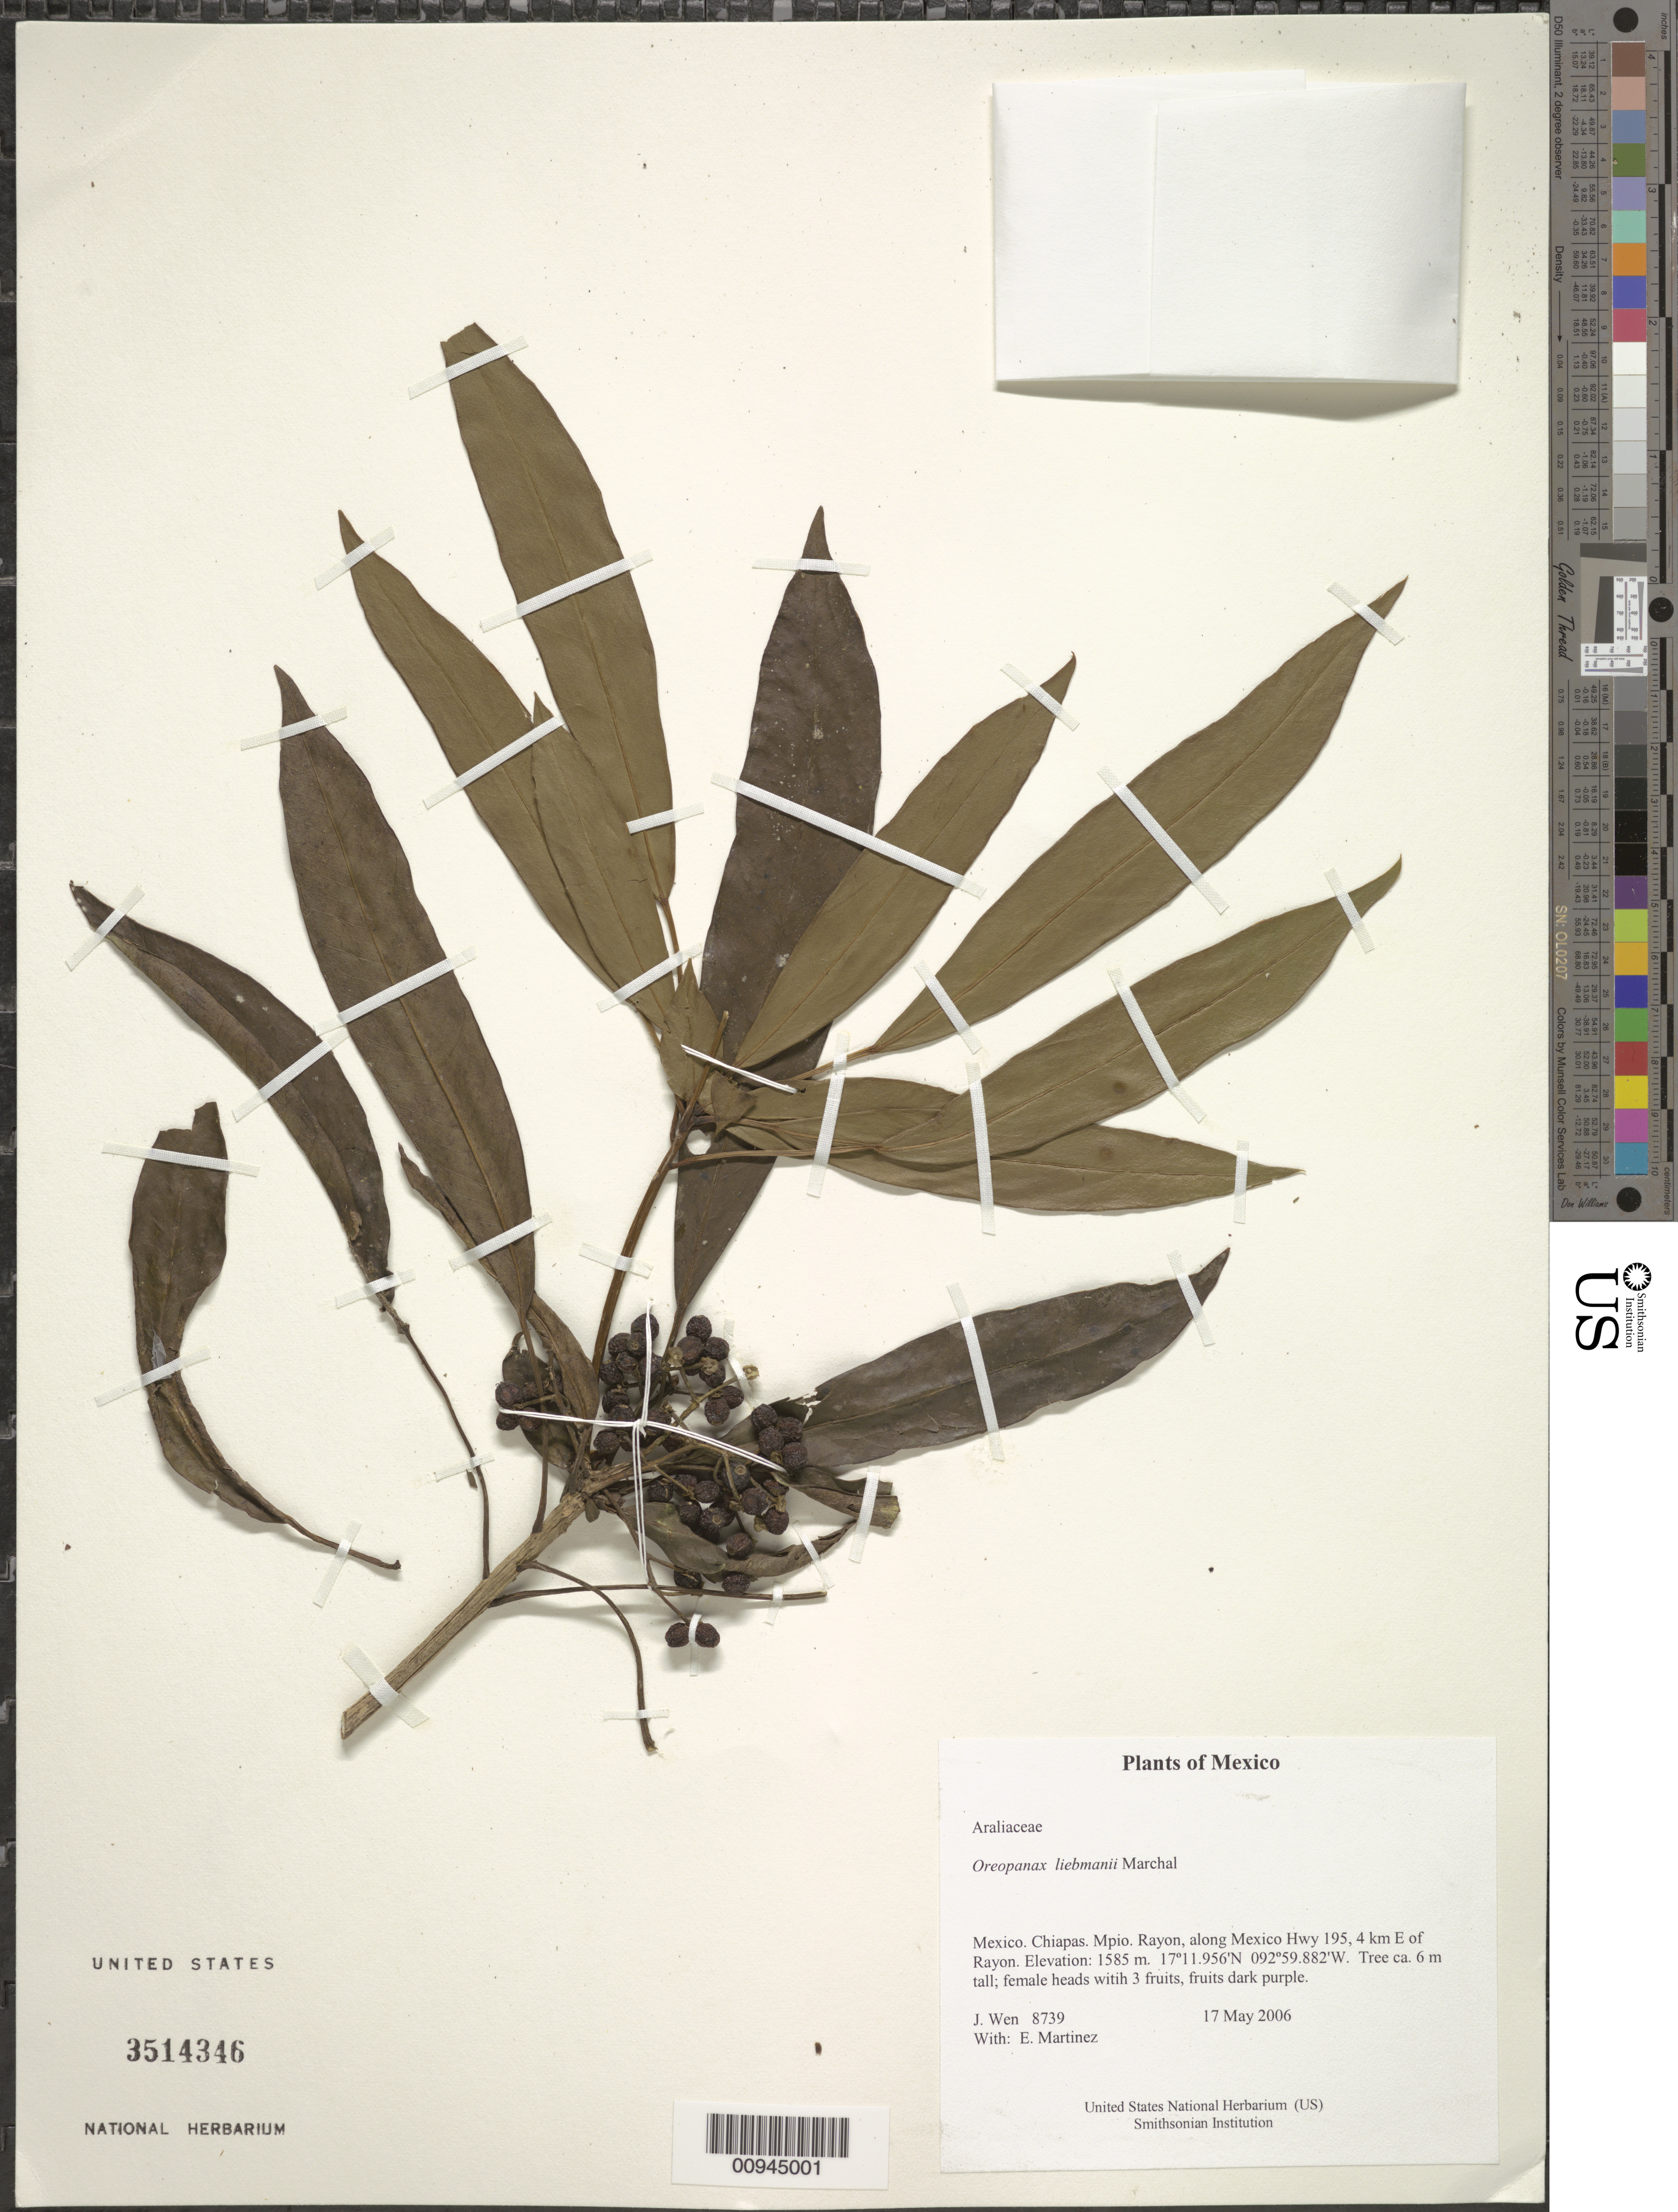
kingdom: Plantae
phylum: Tracheophyta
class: Magnoliopsida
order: Apiales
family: Araliaceae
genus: Oreopanax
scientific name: Oreopanax liebmanii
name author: Marchal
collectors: J. Wen & E. Martínez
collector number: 8739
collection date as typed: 17 May 2006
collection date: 2006-05-17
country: Mexico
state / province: Chiapas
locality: Mpio. Rayon, along Mexico Hwy 195, 4 km E of Rayon.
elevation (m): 1585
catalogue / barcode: US 3514346